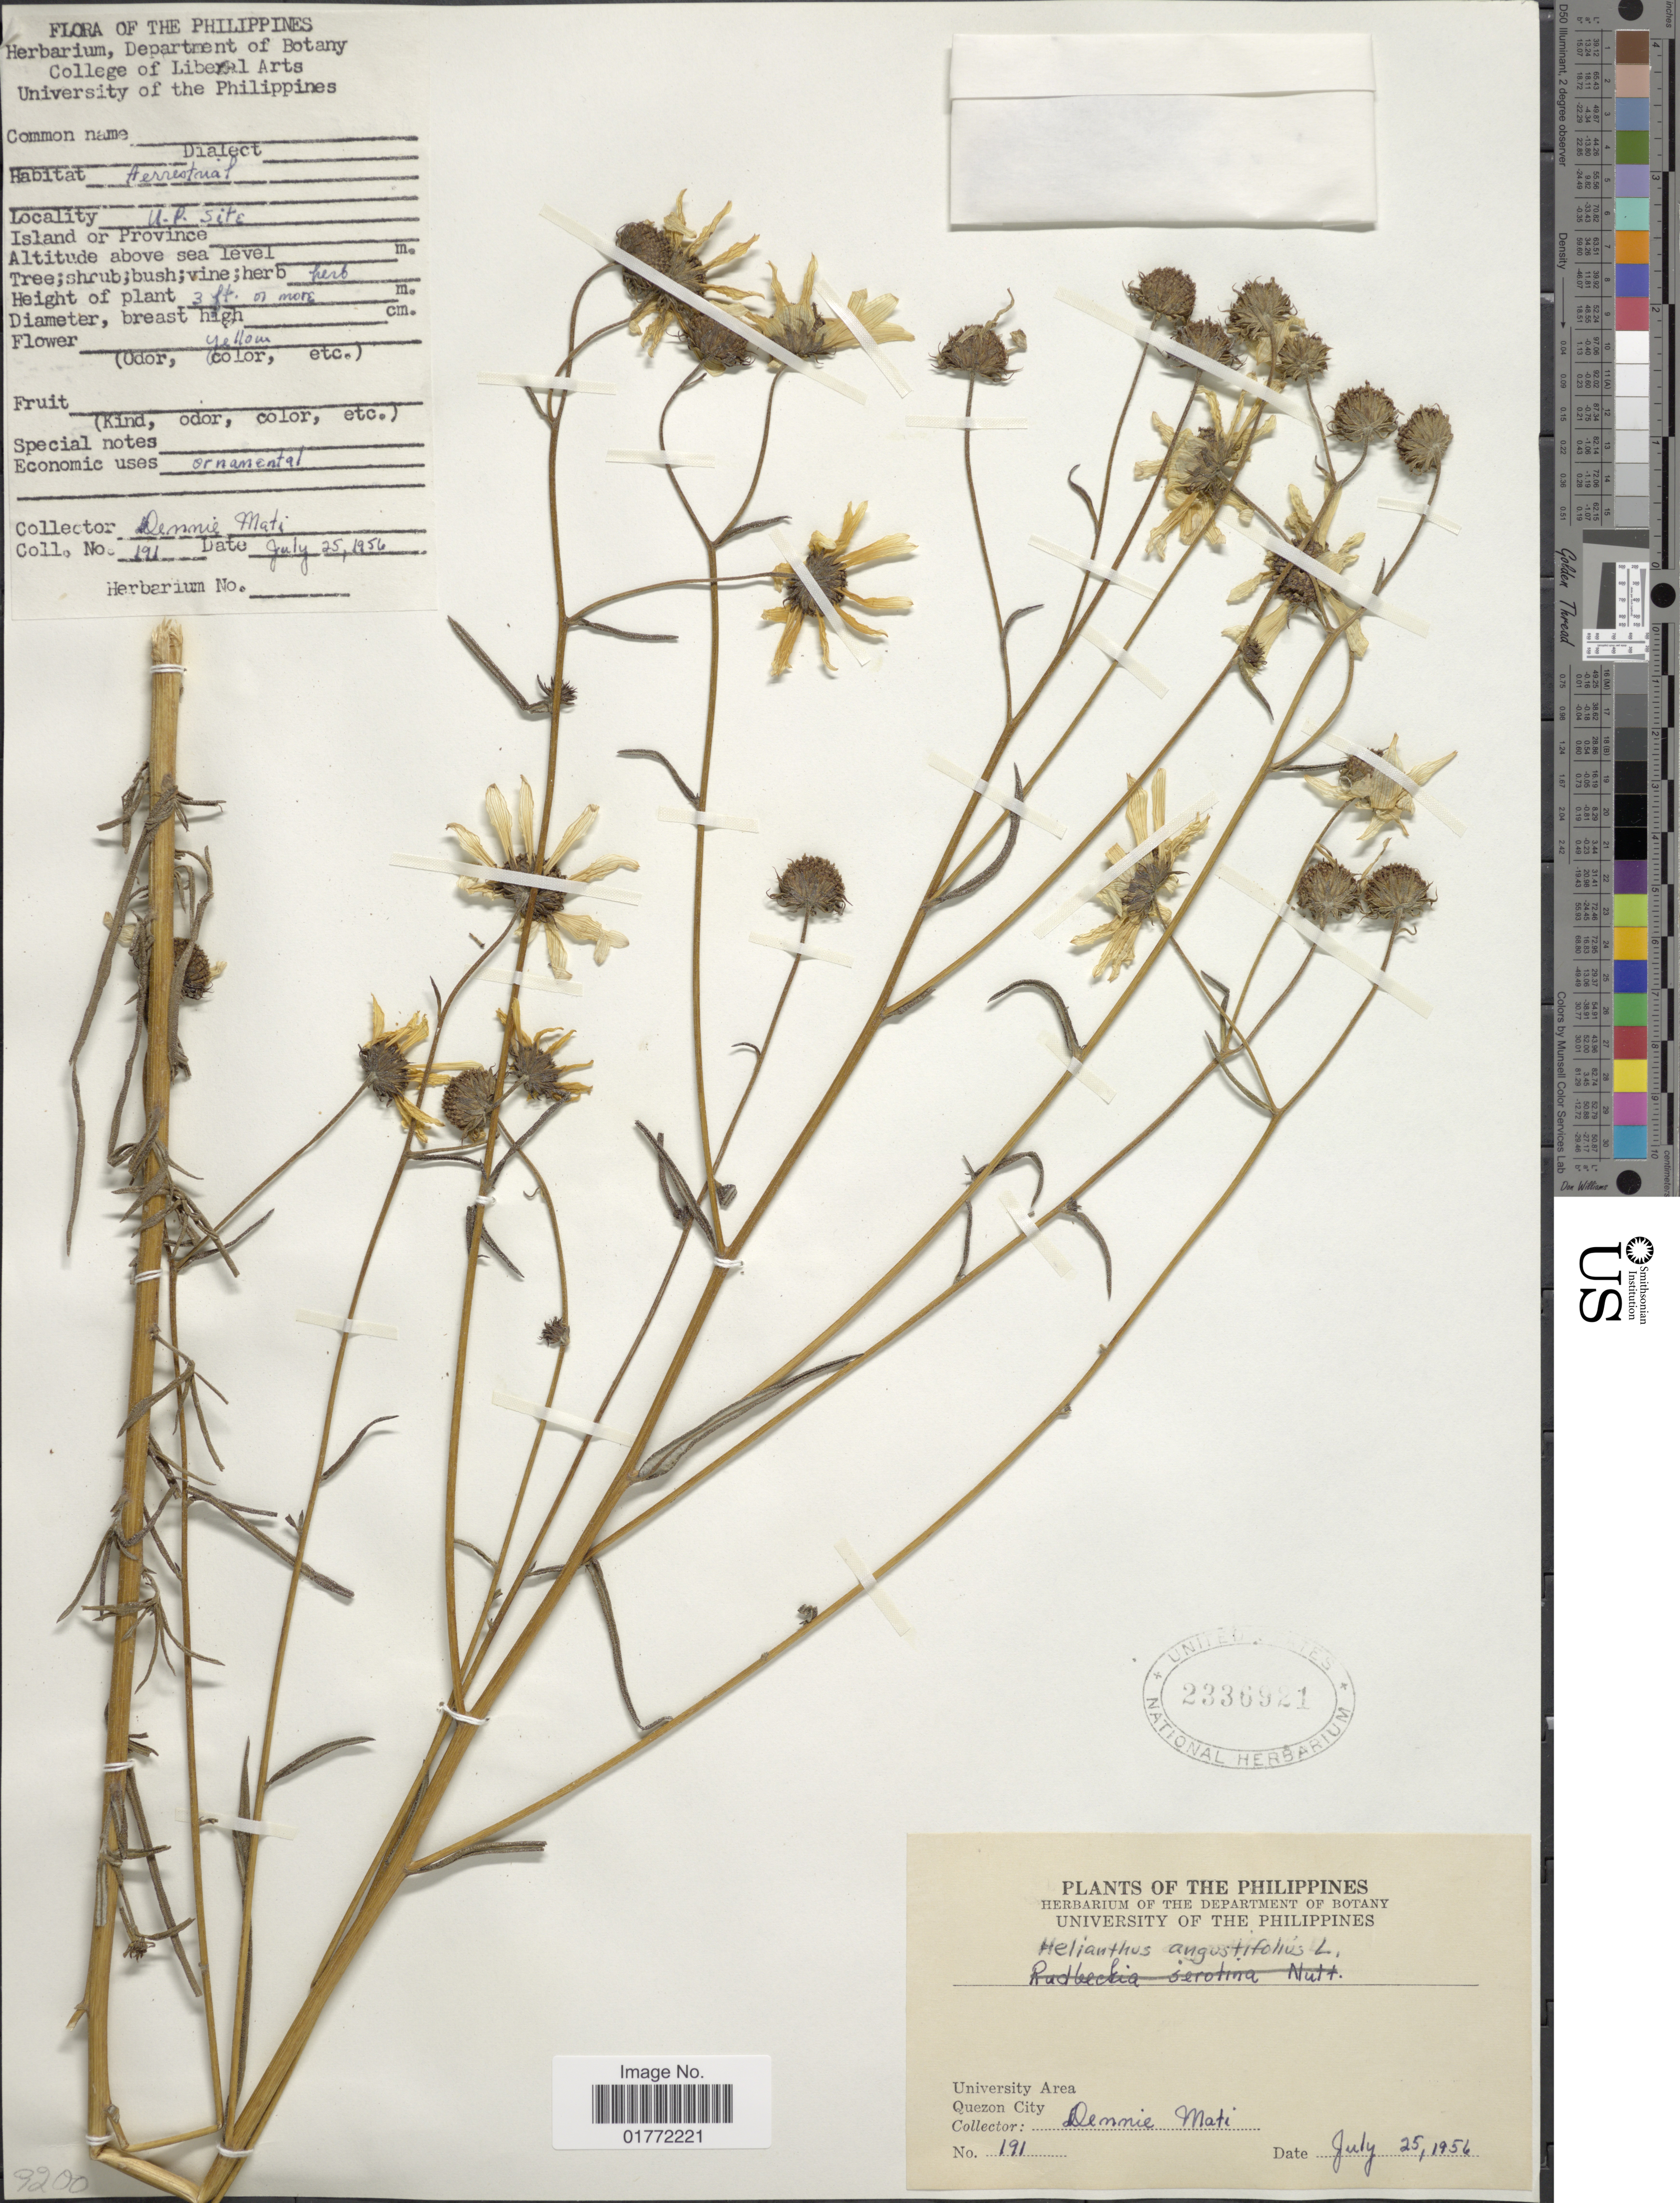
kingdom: Plantae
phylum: Tracheophyta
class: Magnoliopsida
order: Asterales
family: Asteraceae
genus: Helianthus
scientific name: Helianthus angustifolius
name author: L.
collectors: D. Mati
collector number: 191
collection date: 1956-07-25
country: Philippines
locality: University Area, Quezon City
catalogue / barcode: US 2336921